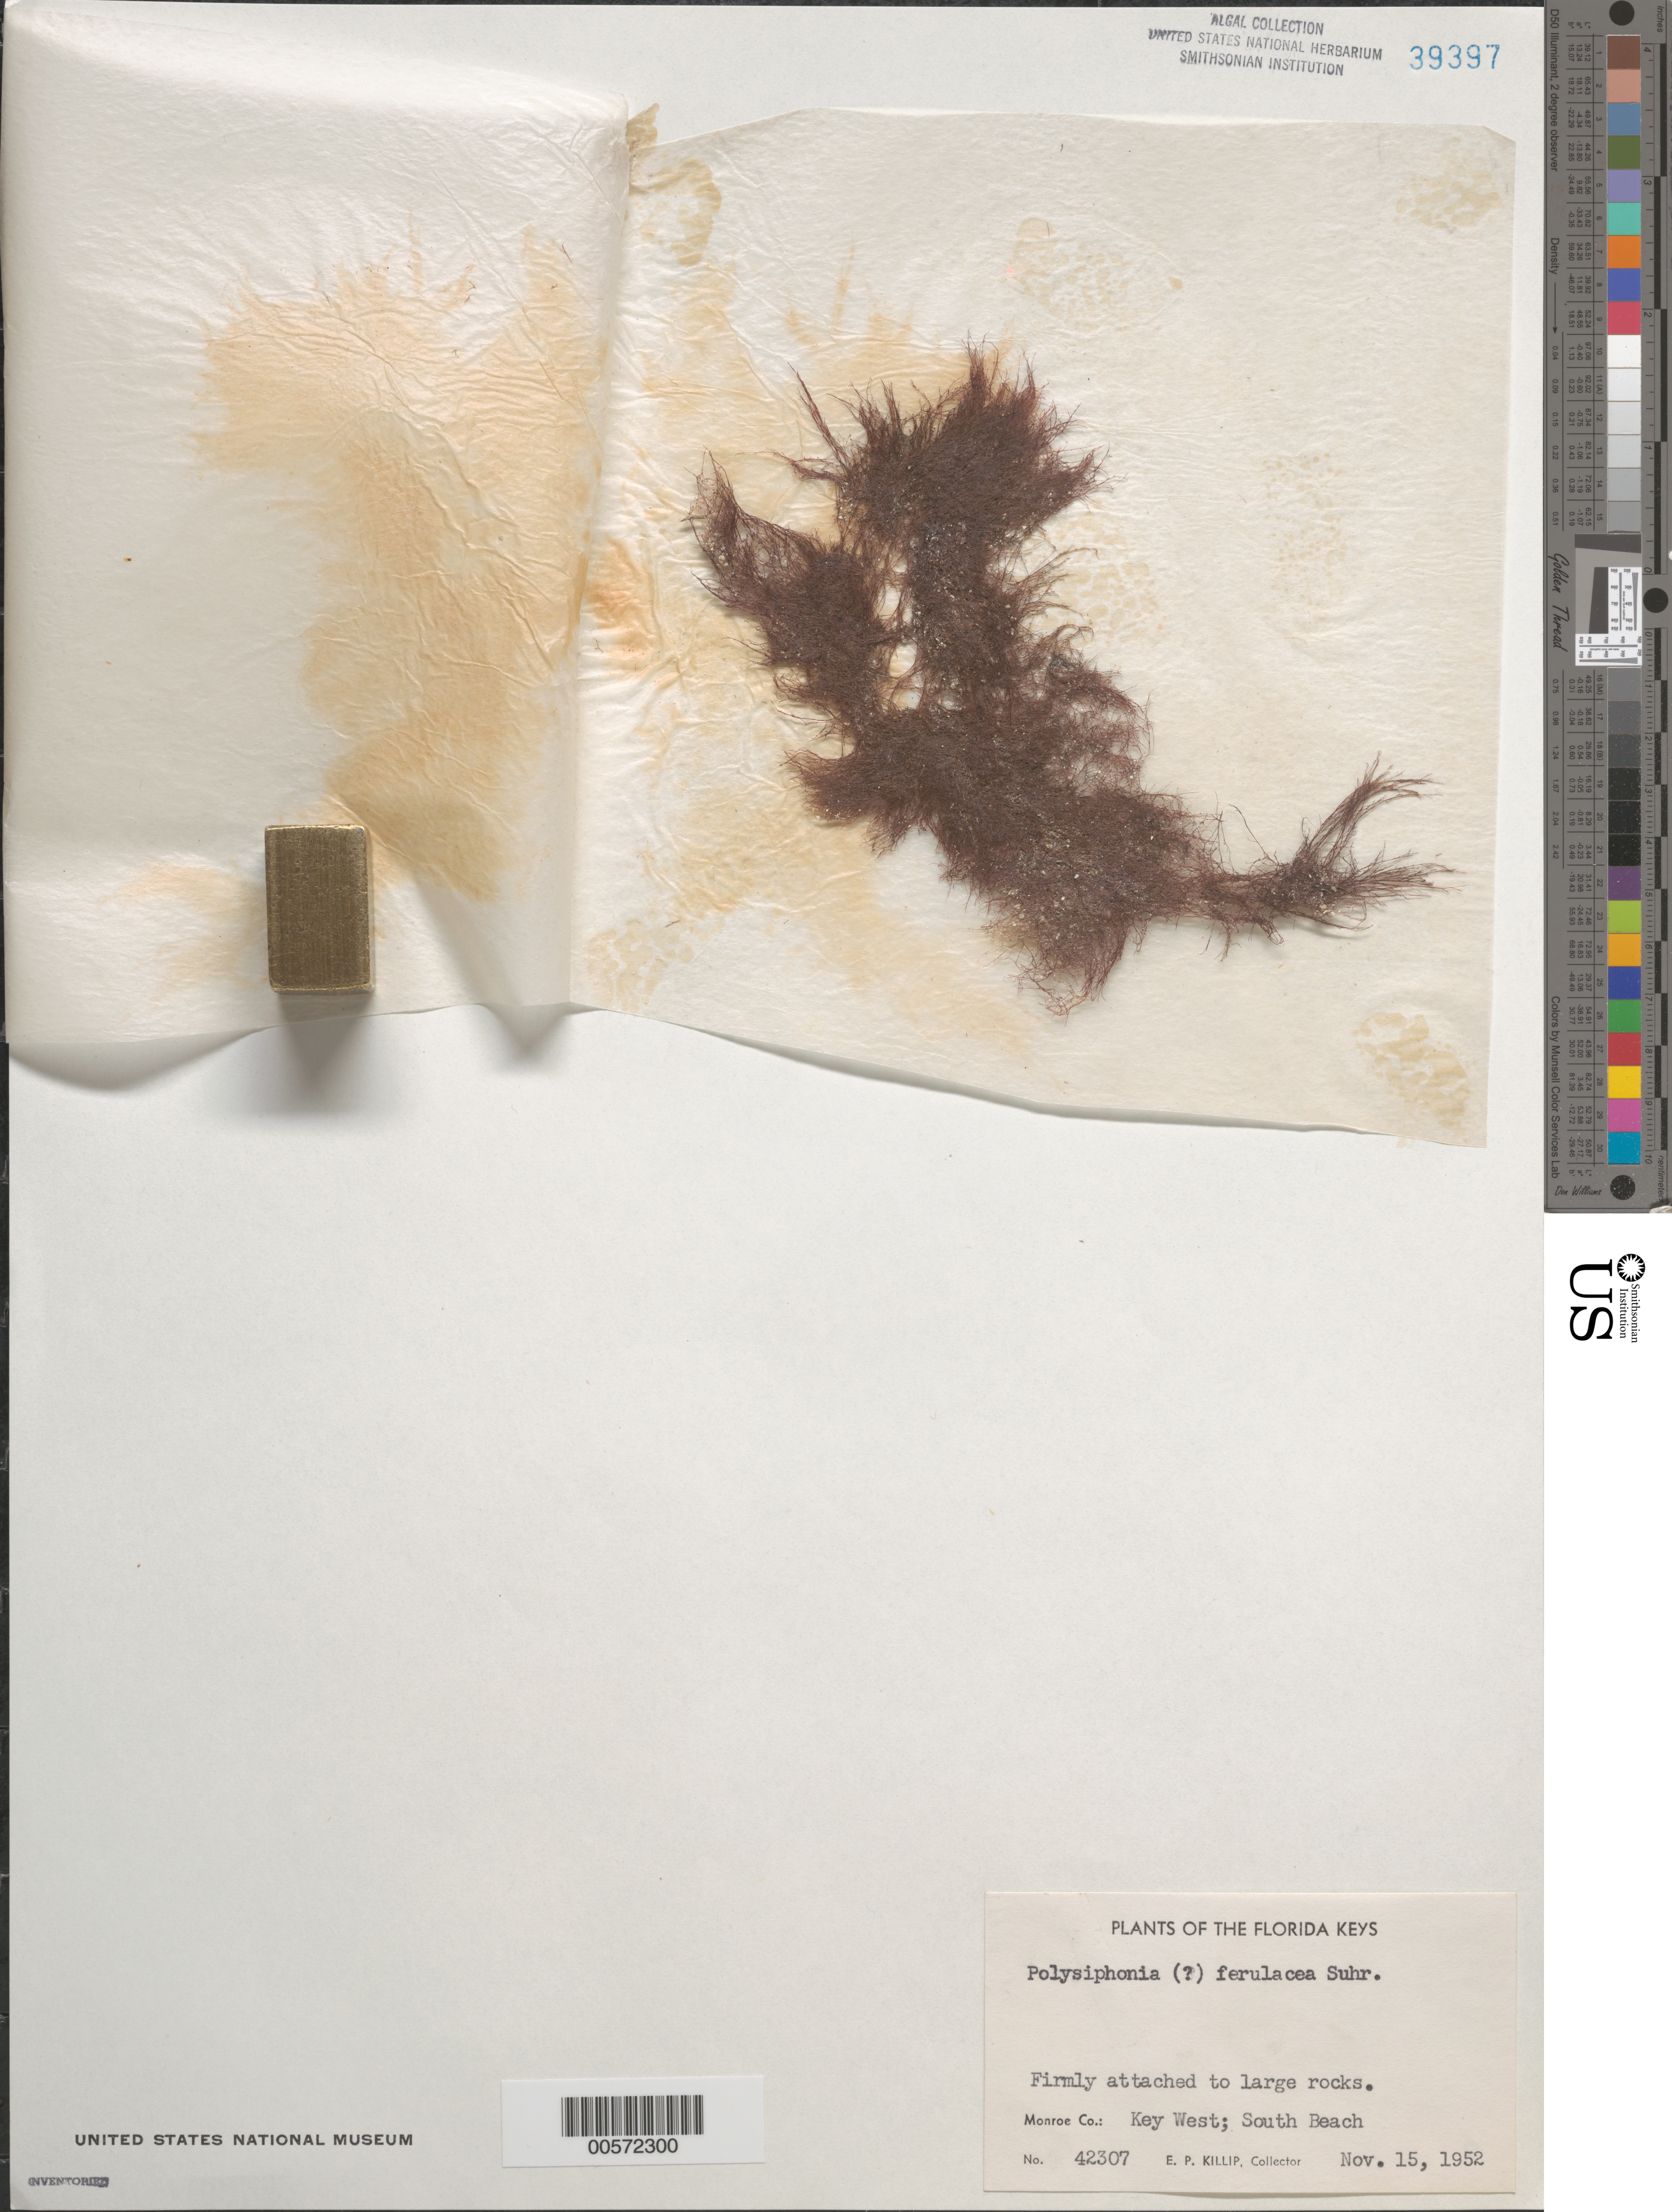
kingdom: Plantae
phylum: Rhodophyta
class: Florideophyceae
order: Ceramiales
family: Rhodomelaceae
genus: Melanothamnus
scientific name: Melanothamnus ferulaceus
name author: (Suhr ex J. Agardh) Diaz-Tapia & Maggs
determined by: Algae name updating Project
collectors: E. P. Killip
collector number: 42307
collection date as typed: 15 Nov 1952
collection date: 1952-11-15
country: United States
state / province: Florida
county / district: Monroe County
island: Key West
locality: South Beach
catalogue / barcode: US 39397